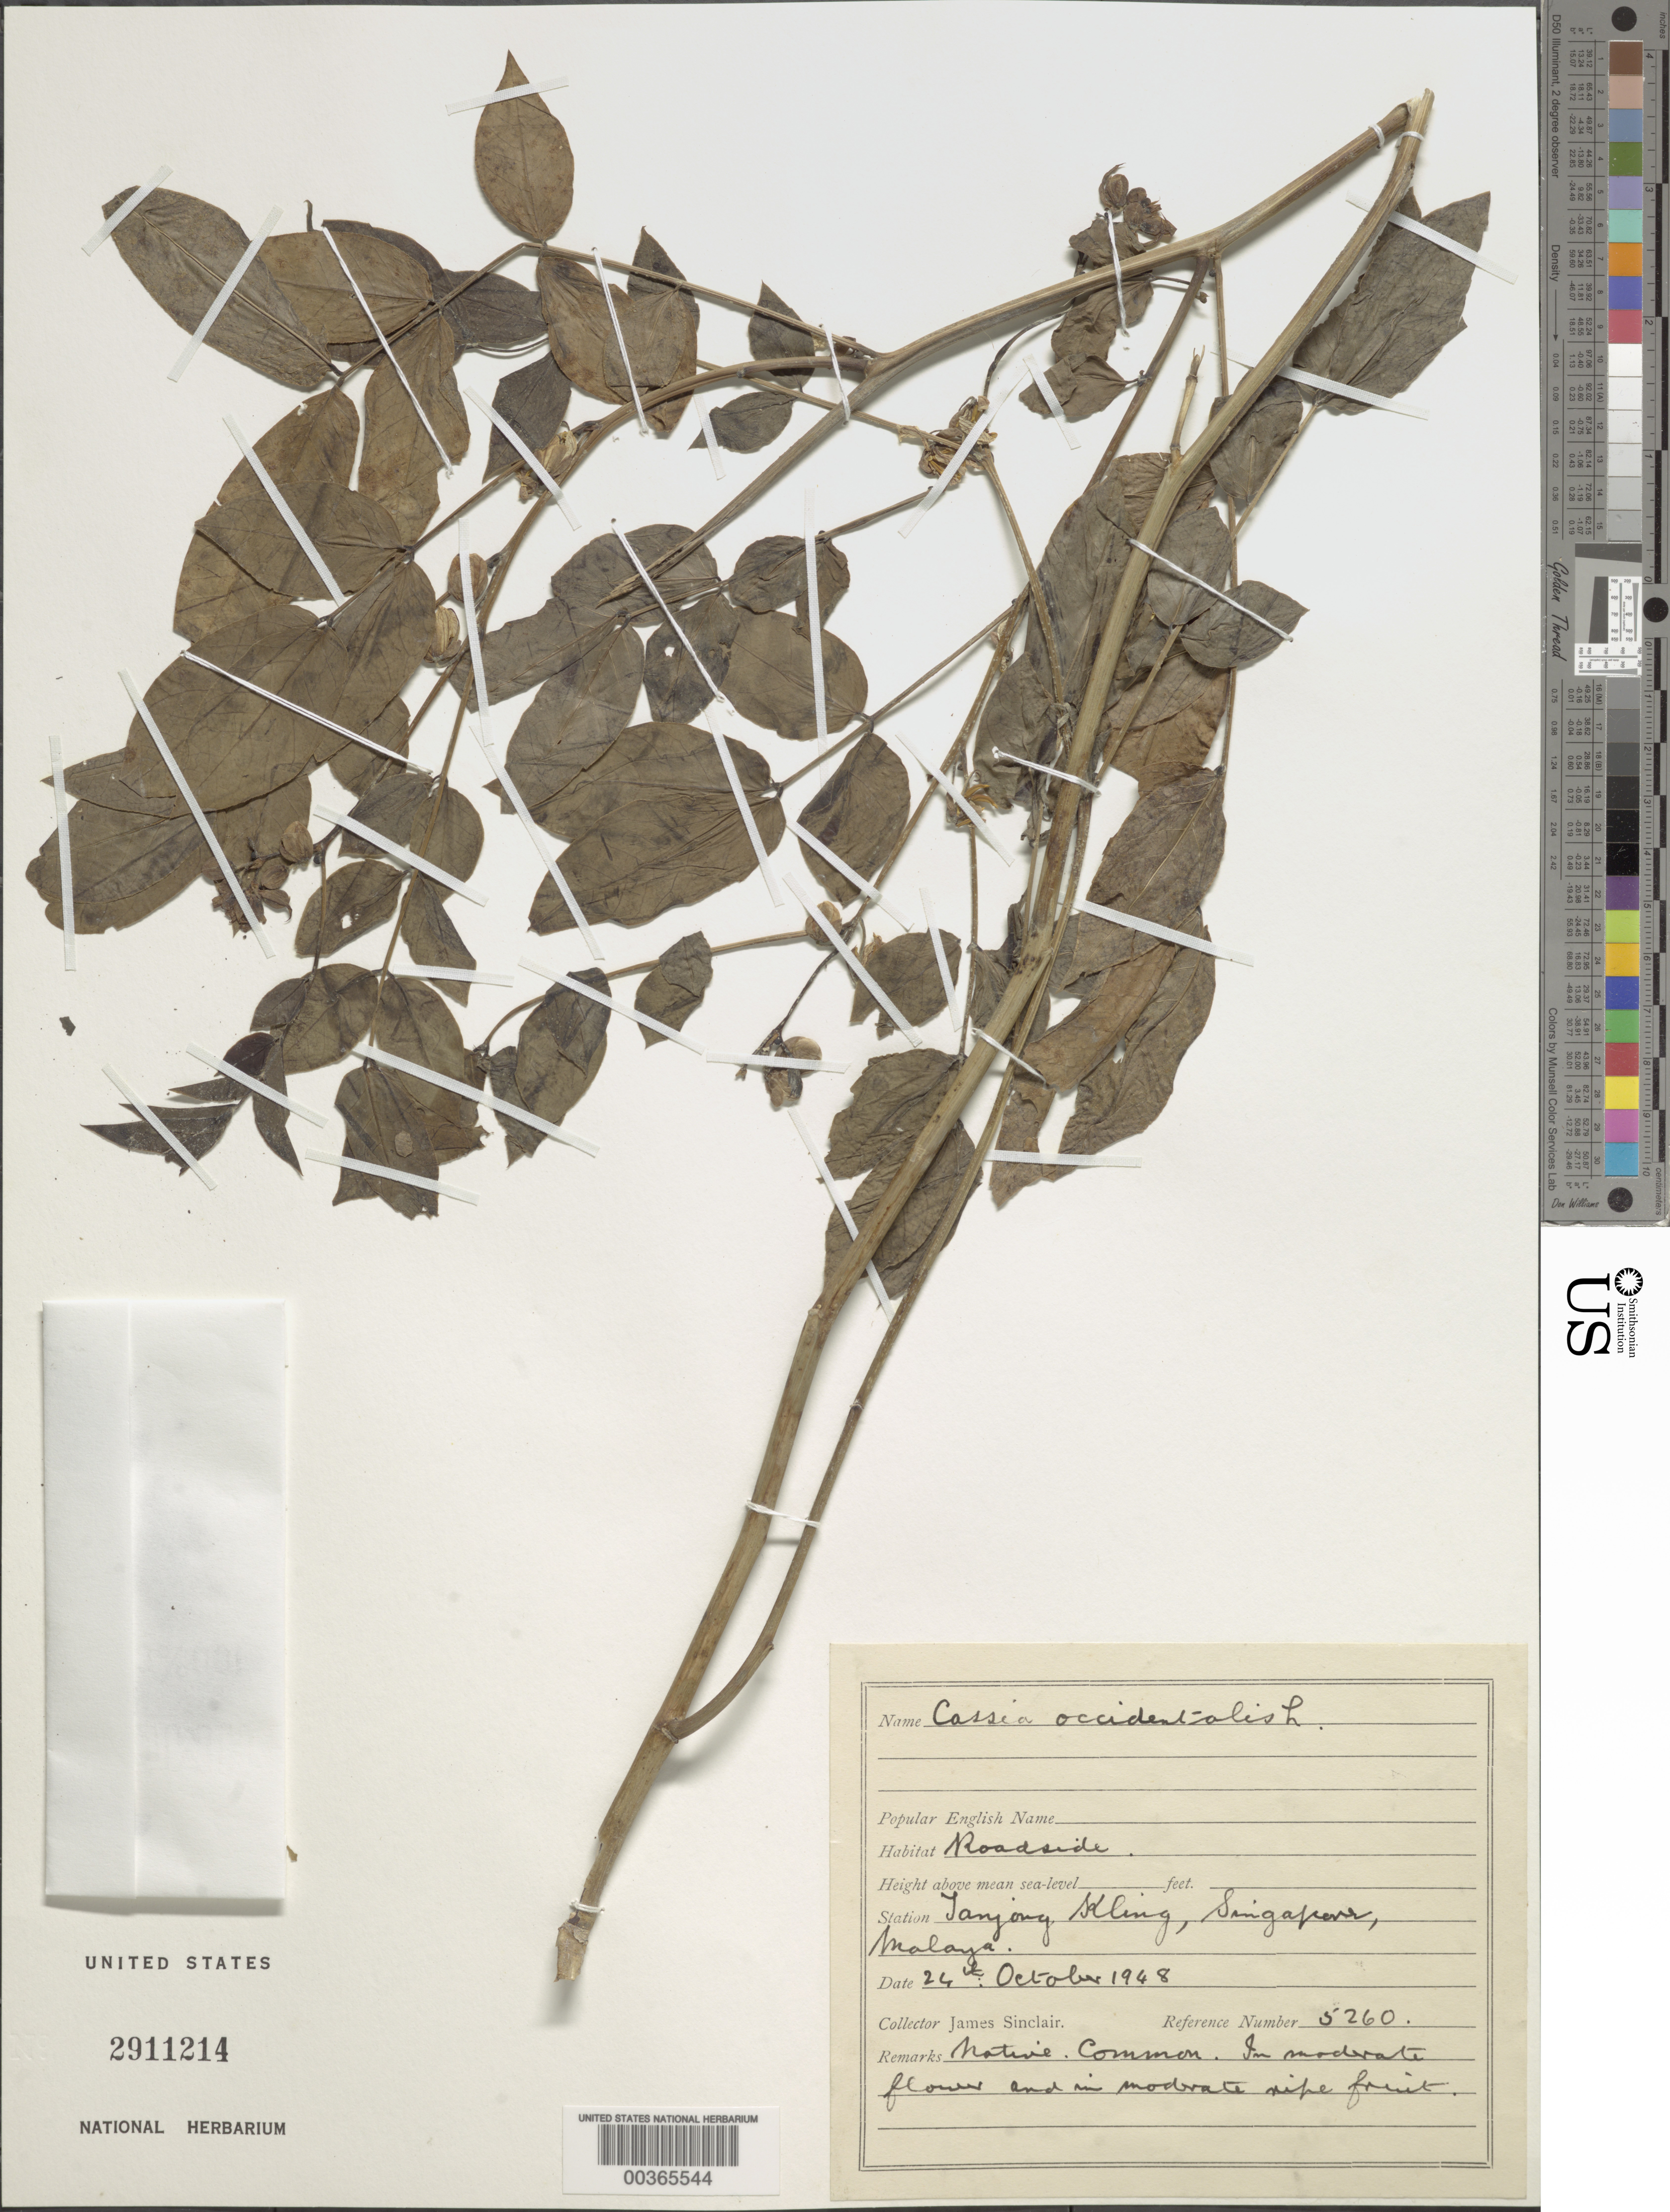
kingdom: Plantae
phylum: Tracheophyta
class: Magnoliopsida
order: Fabales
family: Fabaceae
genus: Senna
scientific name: Senna occidentalis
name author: (L.) Link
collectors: J. Sinclair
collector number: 5260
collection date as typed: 24 Oct 1948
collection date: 1948-10-24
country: Singapore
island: Singapore Island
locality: Tanjong kling [Malay Peninsula]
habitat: Roadside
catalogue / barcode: US 2911214